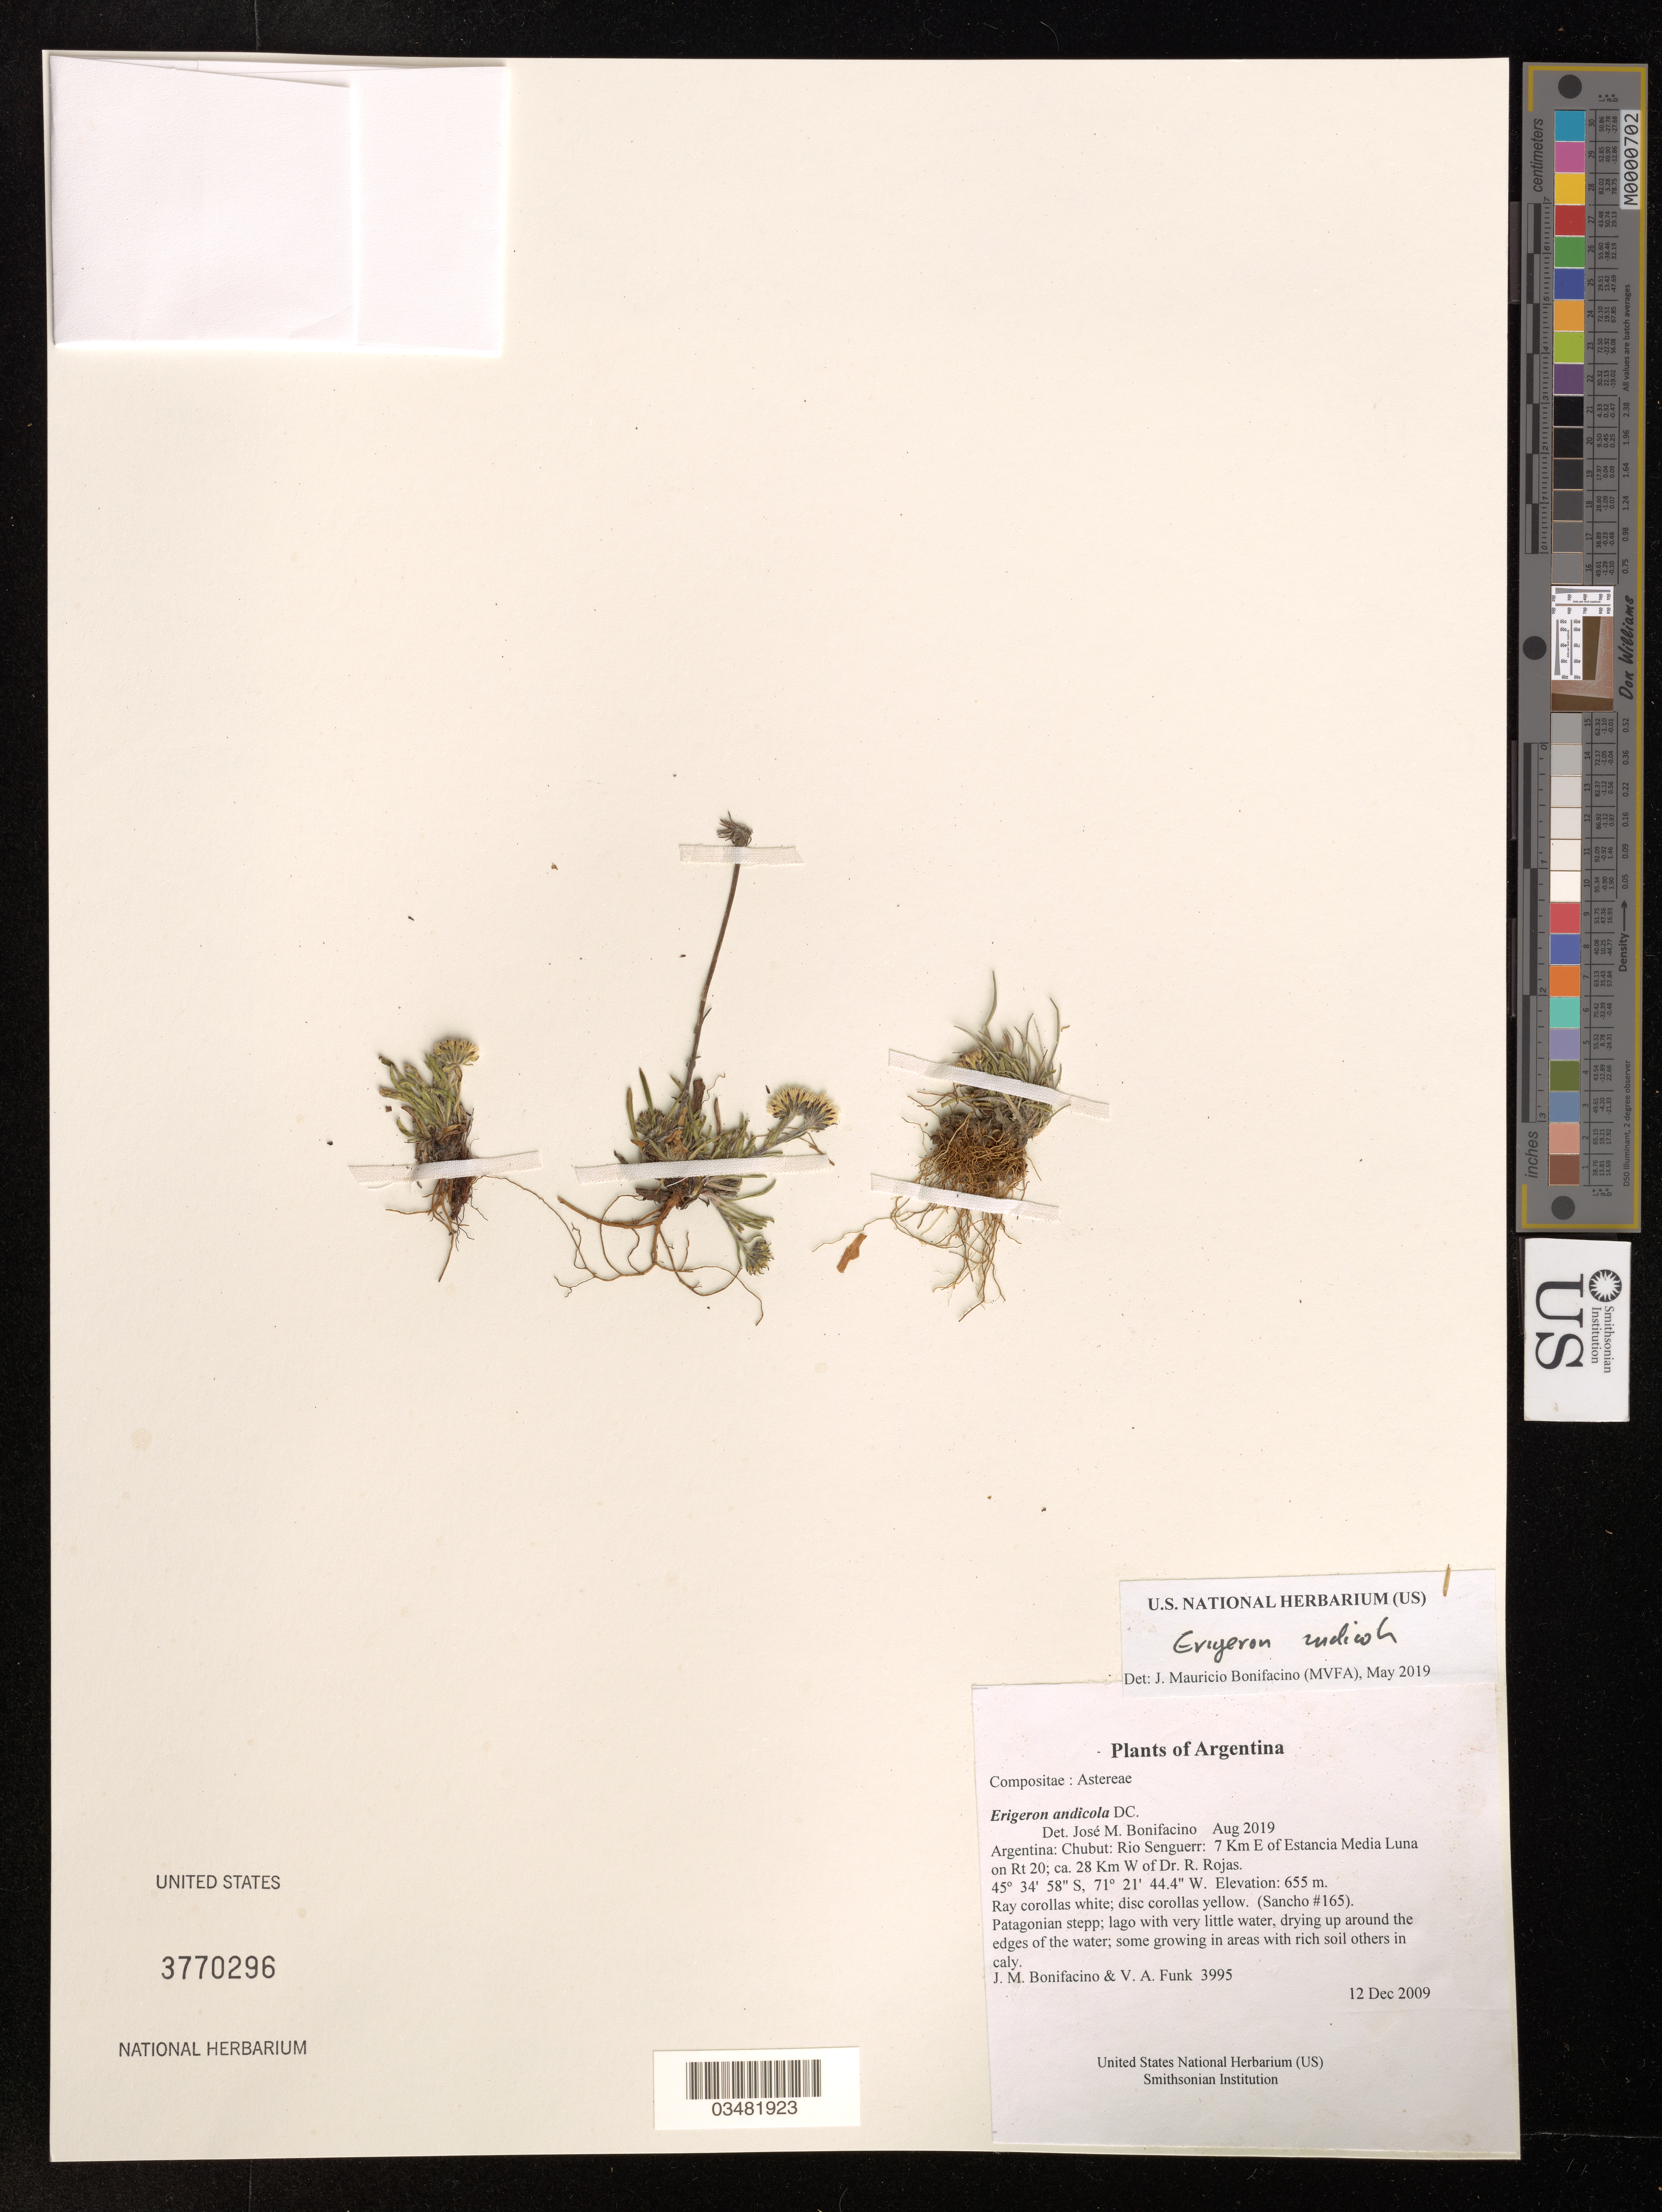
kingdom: Plantae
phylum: Tracheophyta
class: Magnoliopsida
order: Asterales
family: Asteraceae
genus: Erigeron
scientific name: Erigeron andicola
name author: DC.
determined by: Bonifacino, José Mauricio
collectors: M. Bonifacino & V. Funk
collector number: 3995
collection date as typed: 12 Dec 2009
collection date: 2009-12-12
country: Argentina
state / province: Chubut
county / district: Rio Senguerr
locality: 7 Km E of Estancia Media Luna on Rt 20; ca. 28 Km W of Dr. R. Rojas.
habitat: Patagonian stepp; lago with very little water, drying up around the edges of the water; some growing in areas with rich soil others in caly.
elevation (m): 655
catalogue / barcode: US 3770296